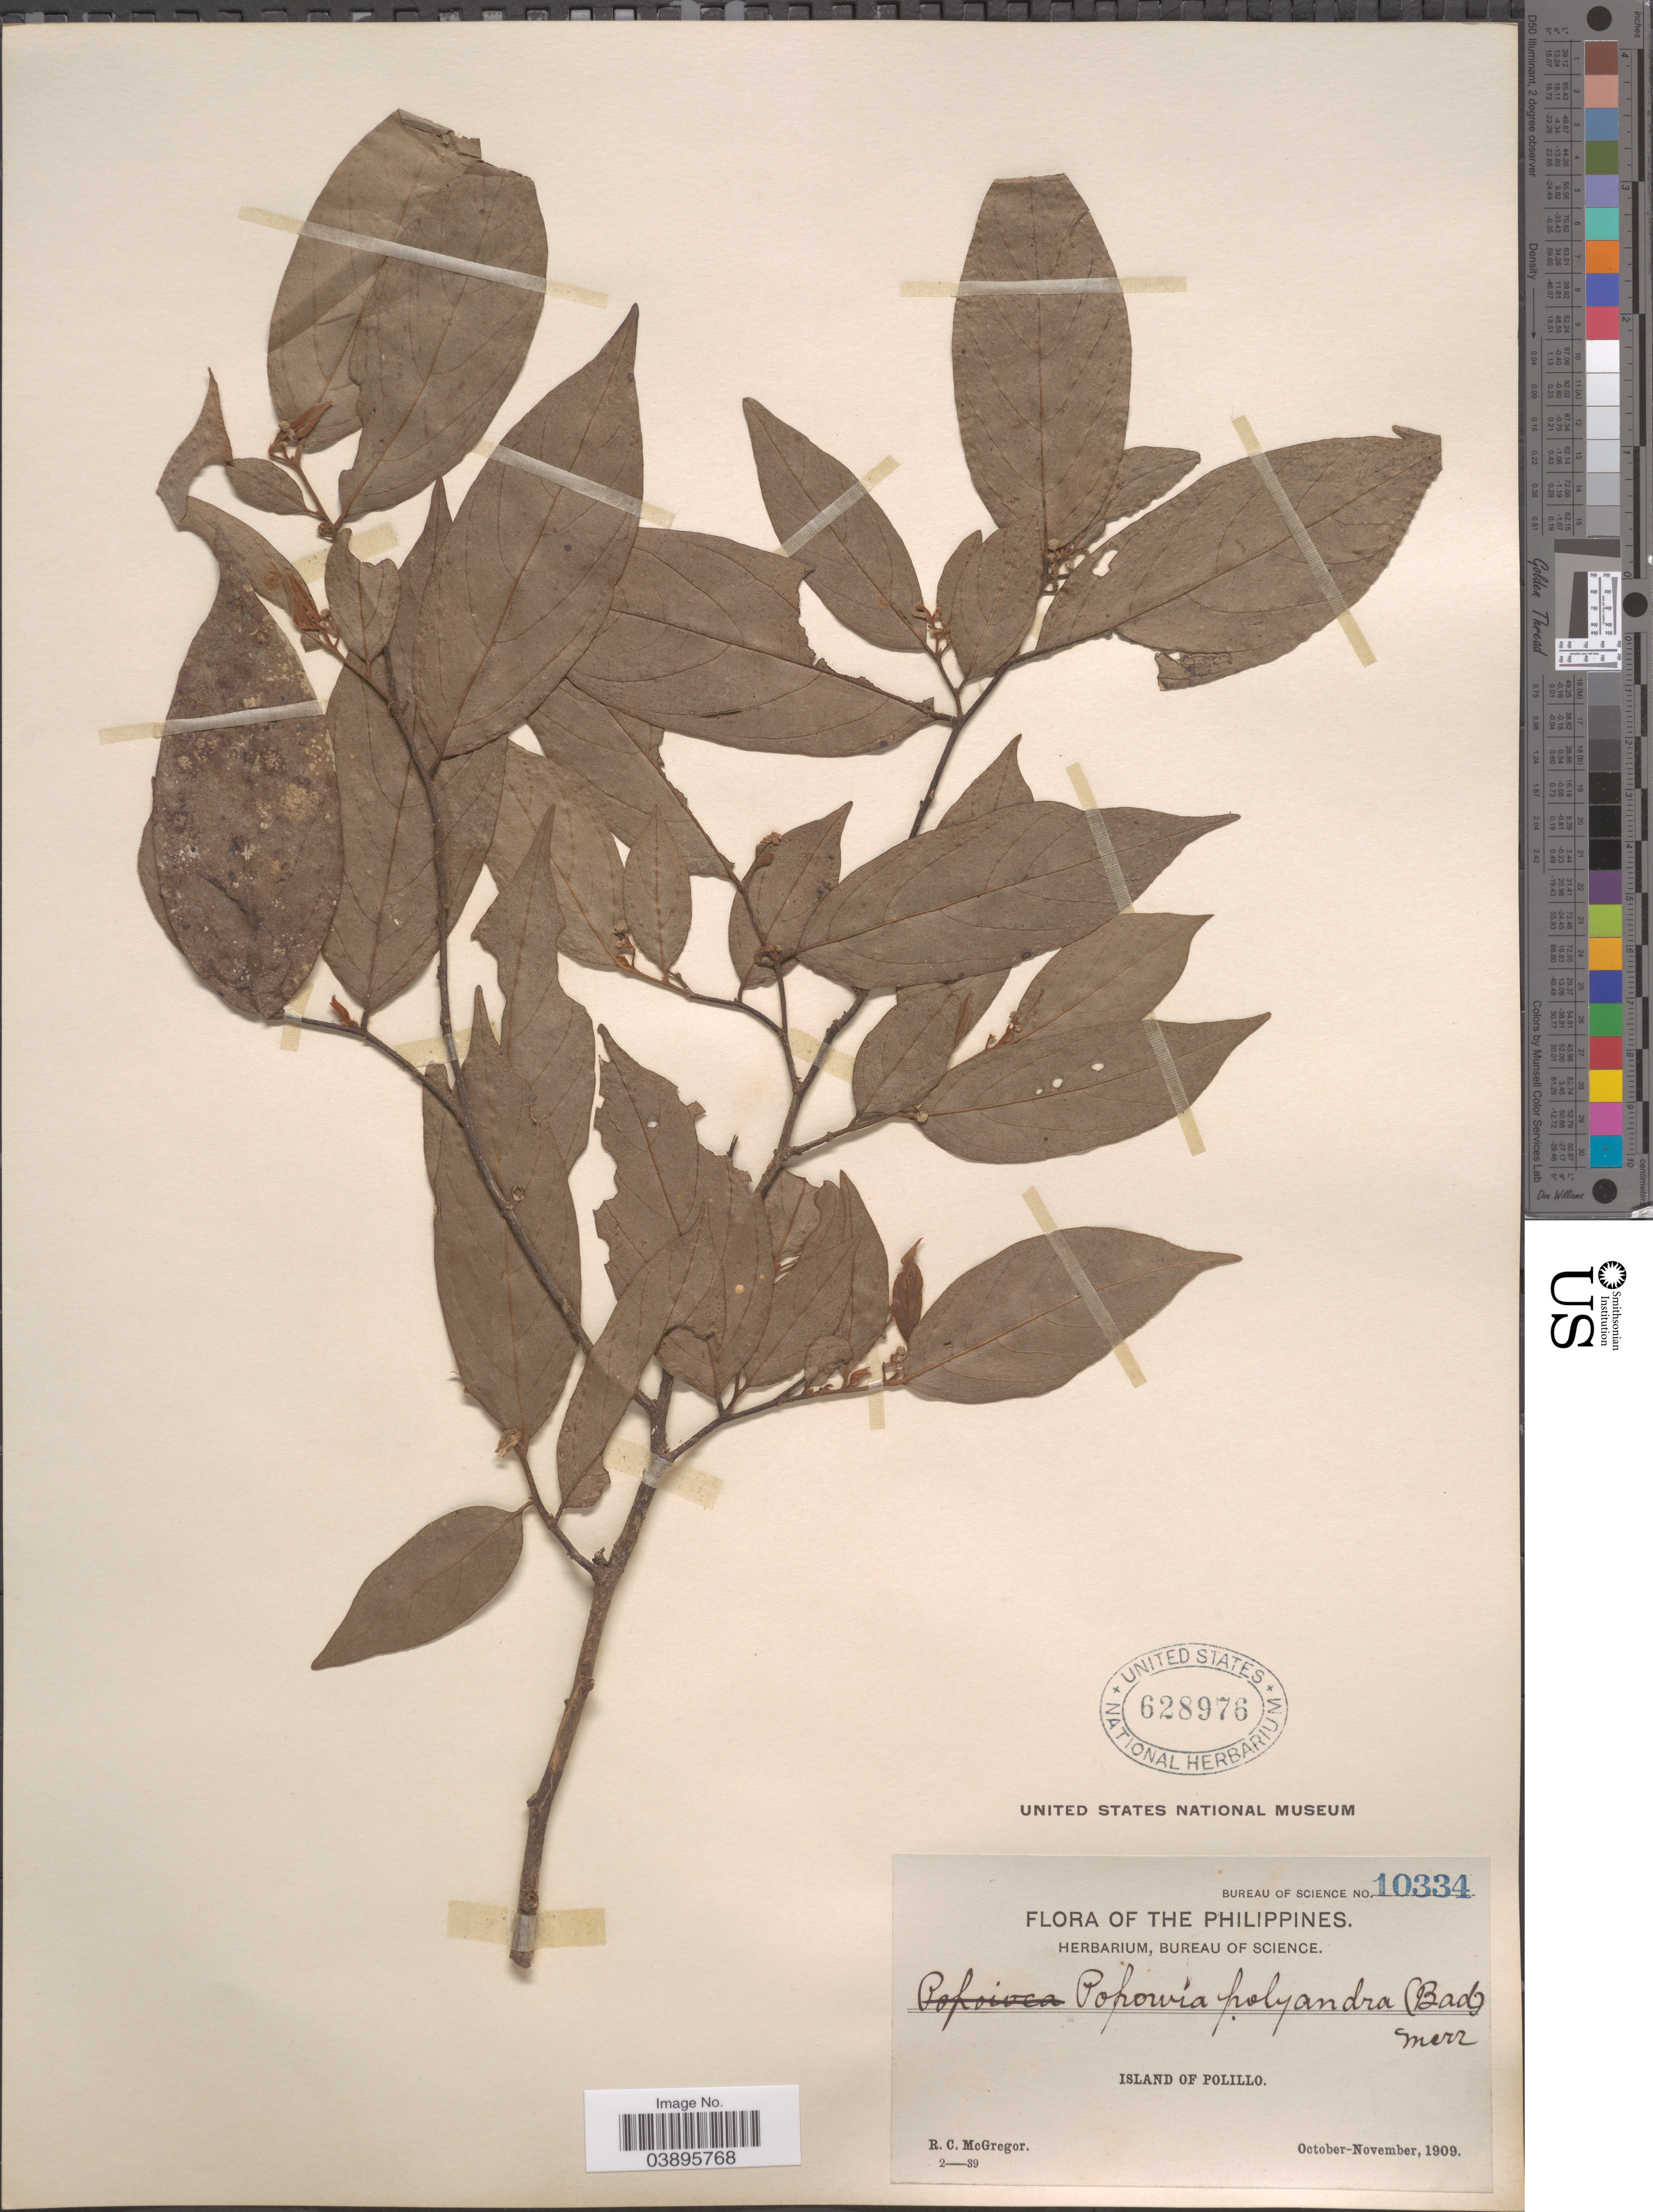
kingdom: Plantae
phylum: Tracheophyta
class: Magnoliopsida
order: Magnoliales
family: Annonaceae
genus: Popowia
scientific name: Popowia pisocarpa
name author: (Blume) Endl.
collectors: R. C. McGregor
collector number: Bureau of Science 10334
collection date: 1909-10/1909-11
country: Philippines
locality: Island of Polillo.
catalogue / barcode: US 628976